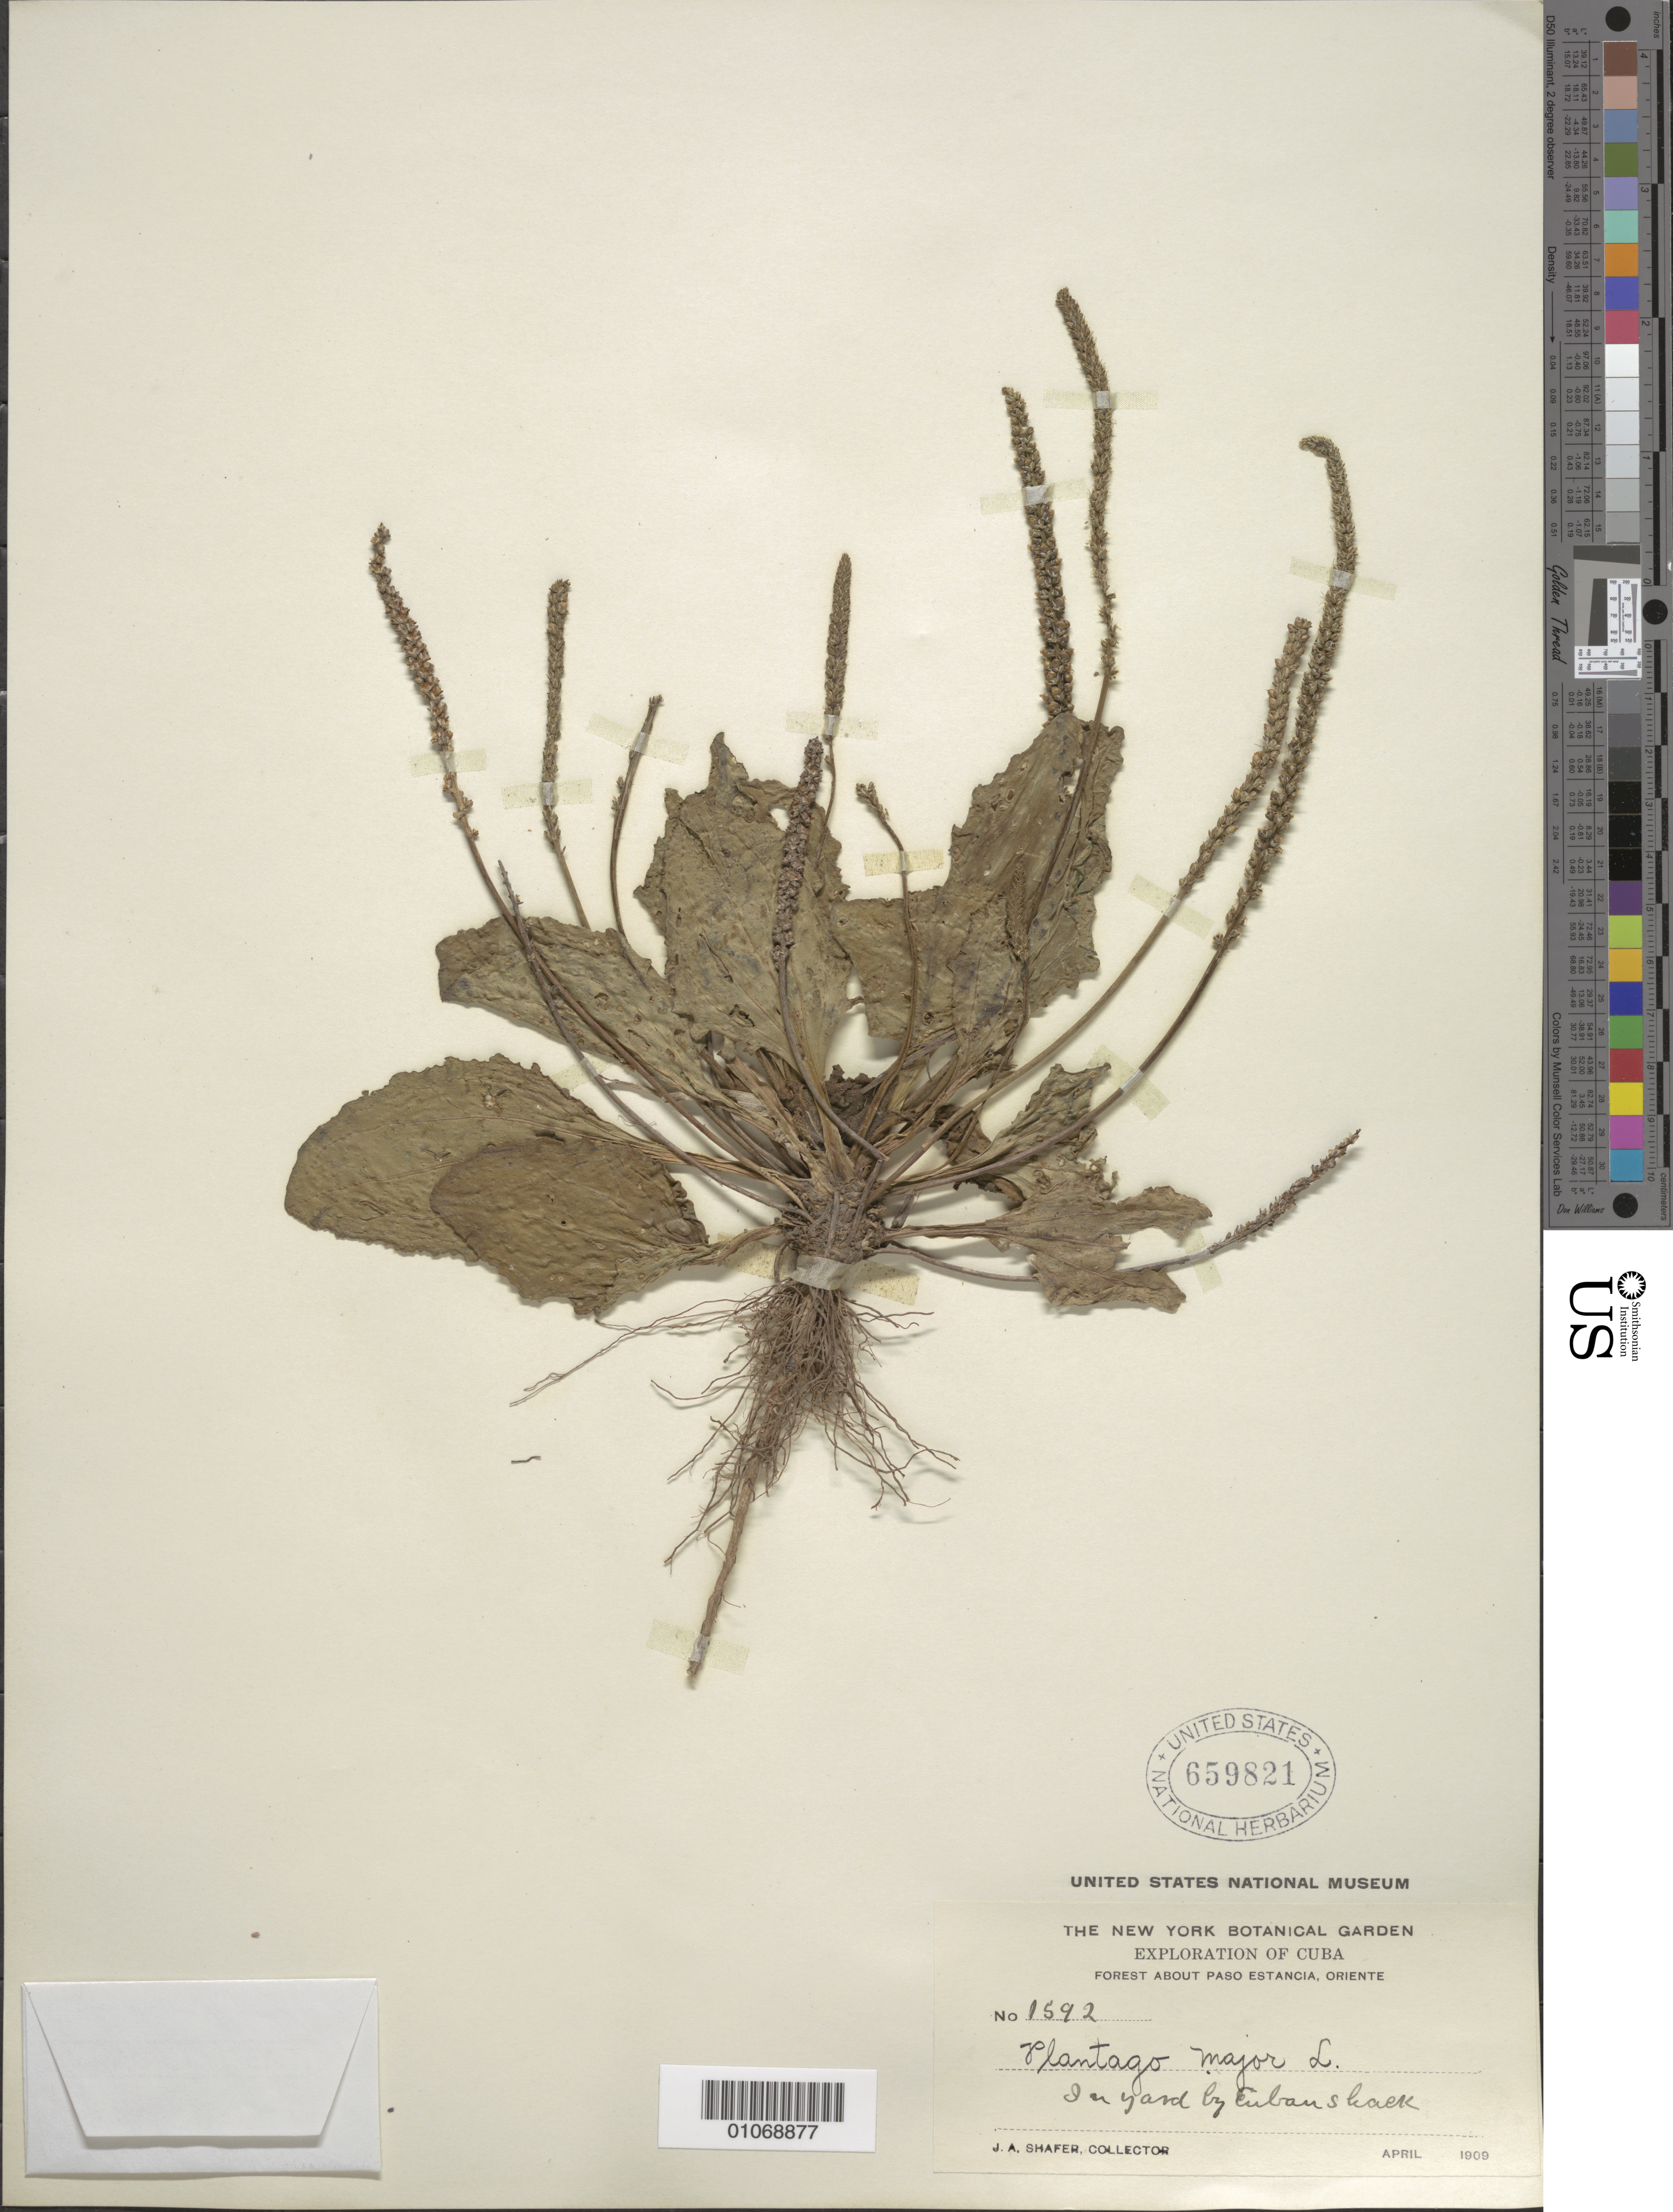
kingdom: Plantae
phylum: Tracheophyta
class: Magnoliopsida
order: Lamiales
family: Plantaginaceae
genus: Plantago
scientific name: Plantago major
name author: L.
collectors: J. A. Shafer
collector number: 1592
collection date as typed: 01 Apr 1909 to 30 Apr 1909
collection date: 1909-04-01/1909-04-30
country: Cuba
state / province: Granma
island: Cuba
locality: In yard by Cuban shack, forest about Paso Estancia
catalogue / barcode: US 659821